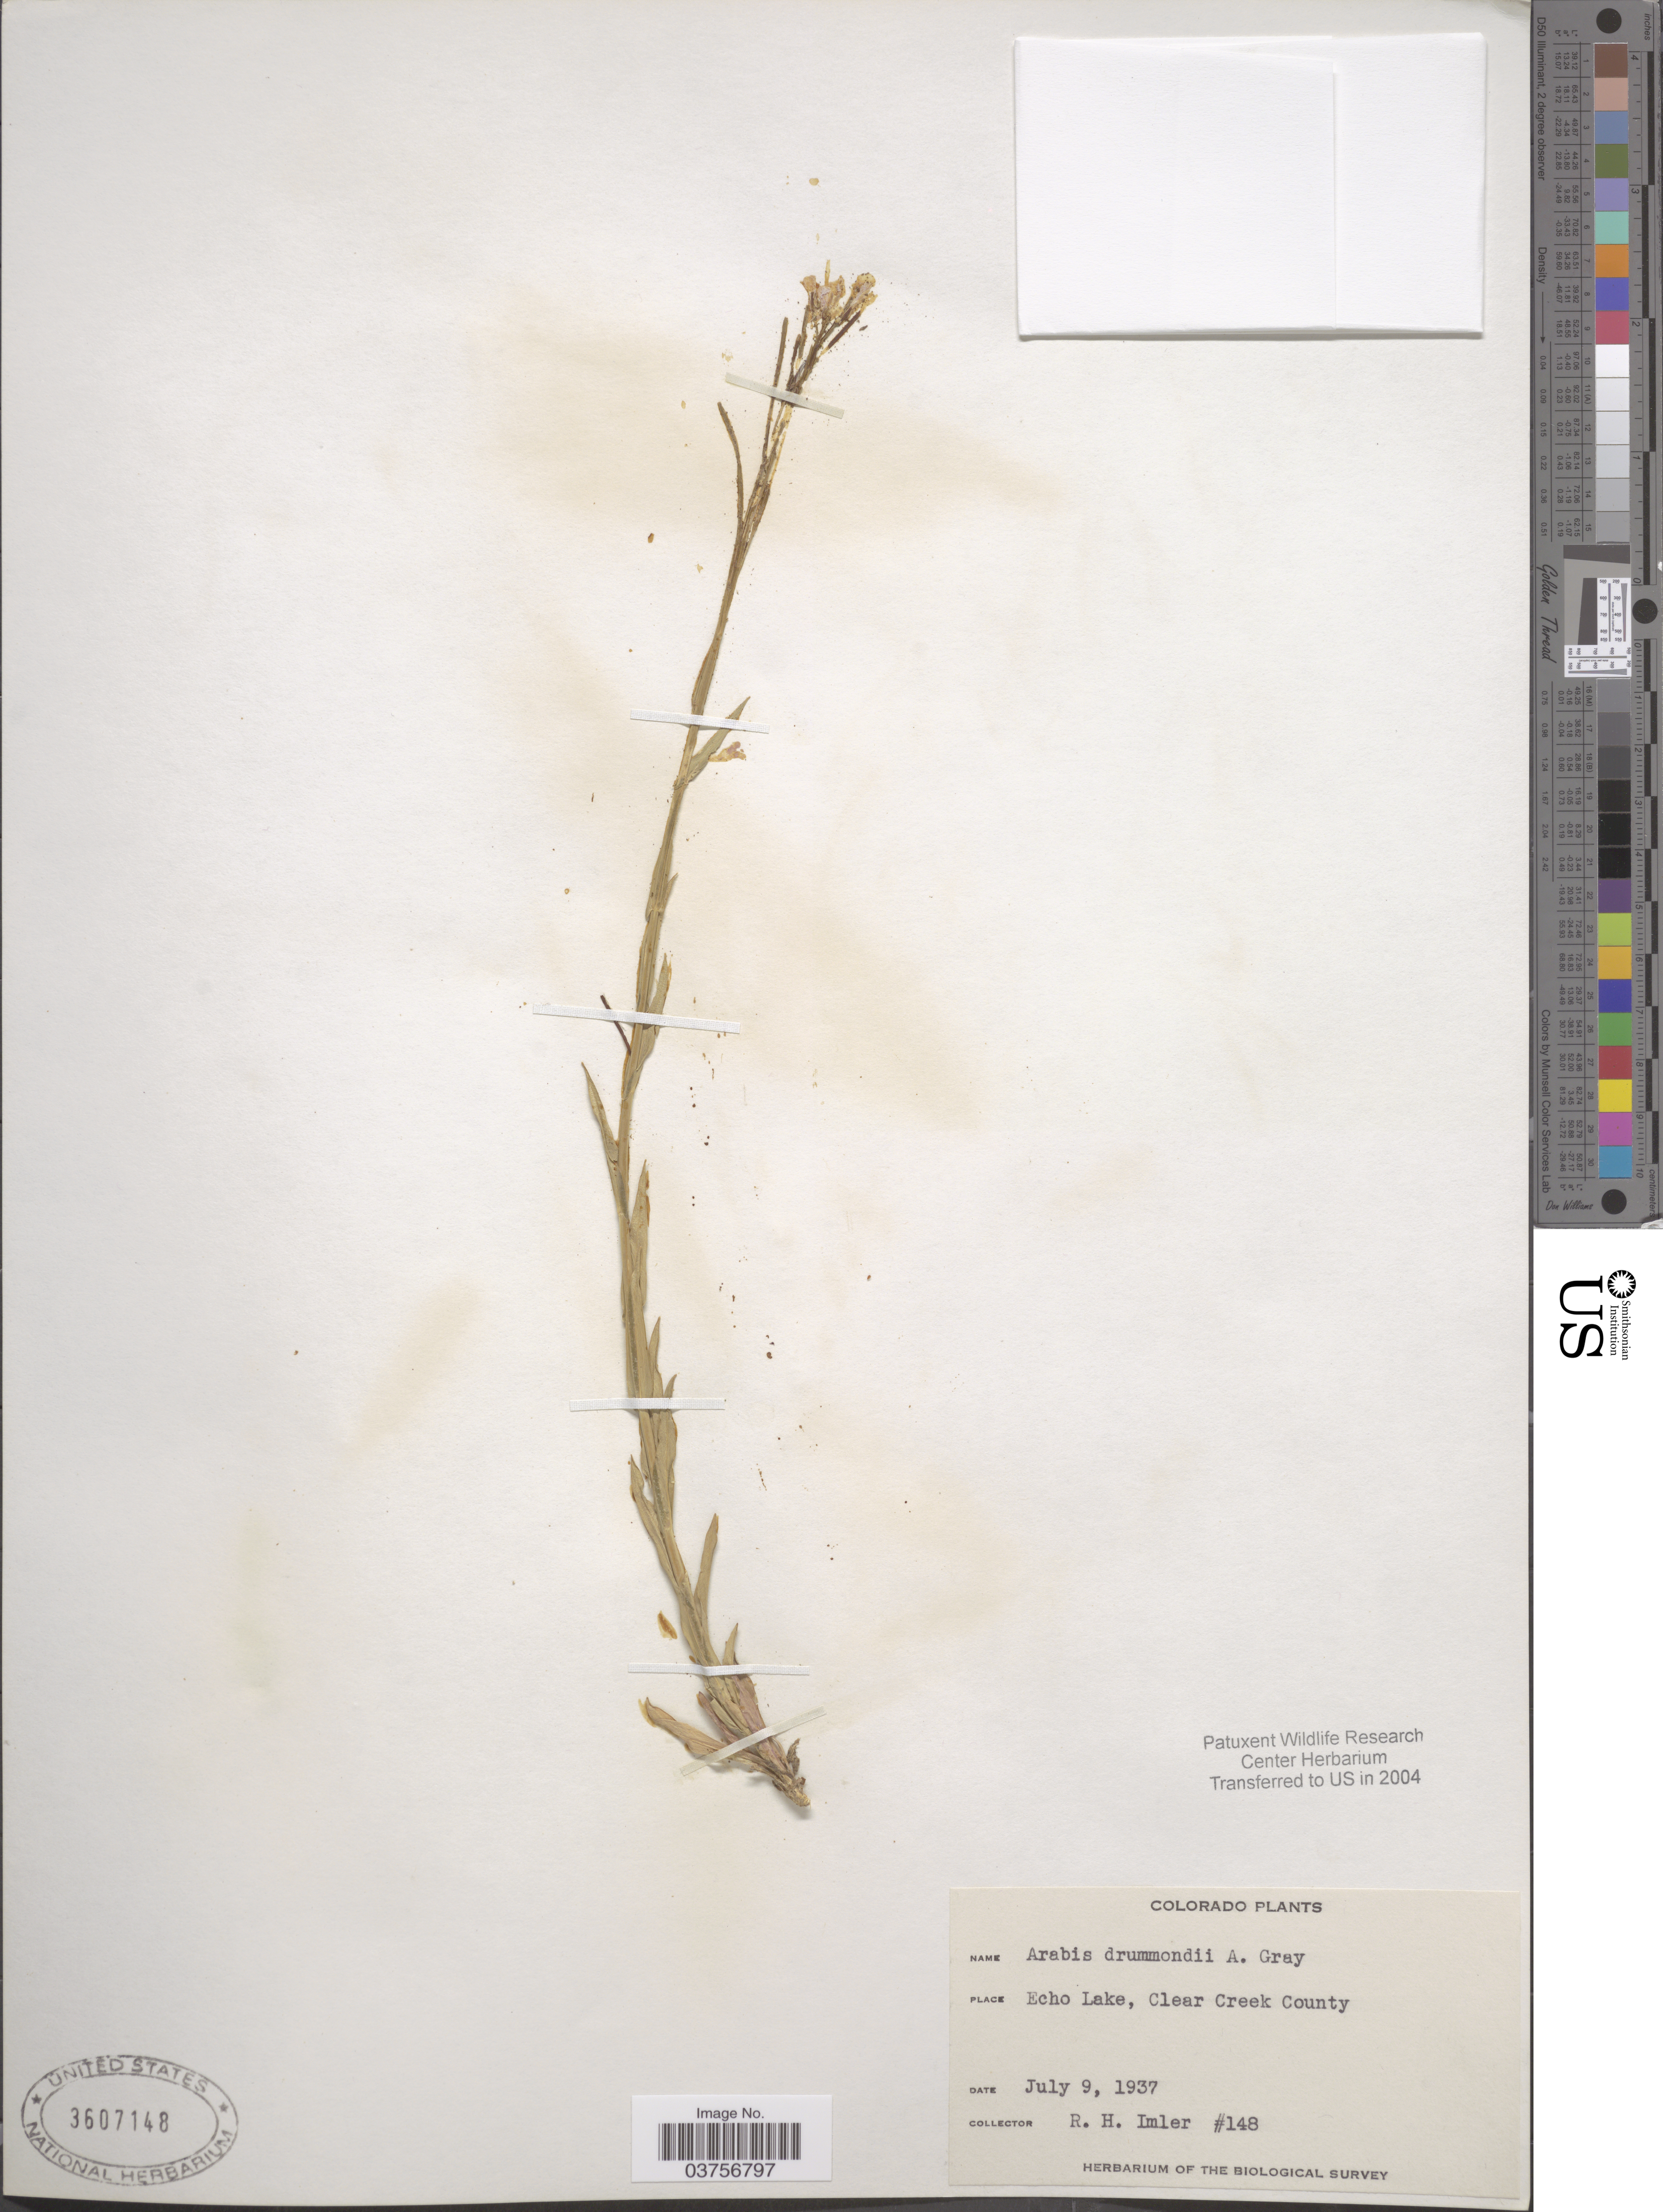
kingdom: Plantae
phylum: Tracheophyta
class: Magnoliopsida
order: Brassicales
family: Brassicaceae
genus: Arabis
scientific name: Arabis drummondii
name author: A. Gray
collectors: R. Imler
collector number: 148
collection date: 1937-07-09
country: United States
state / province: Colorado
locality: Echo Lake, Clear Creek County.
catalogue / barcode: US 3607148